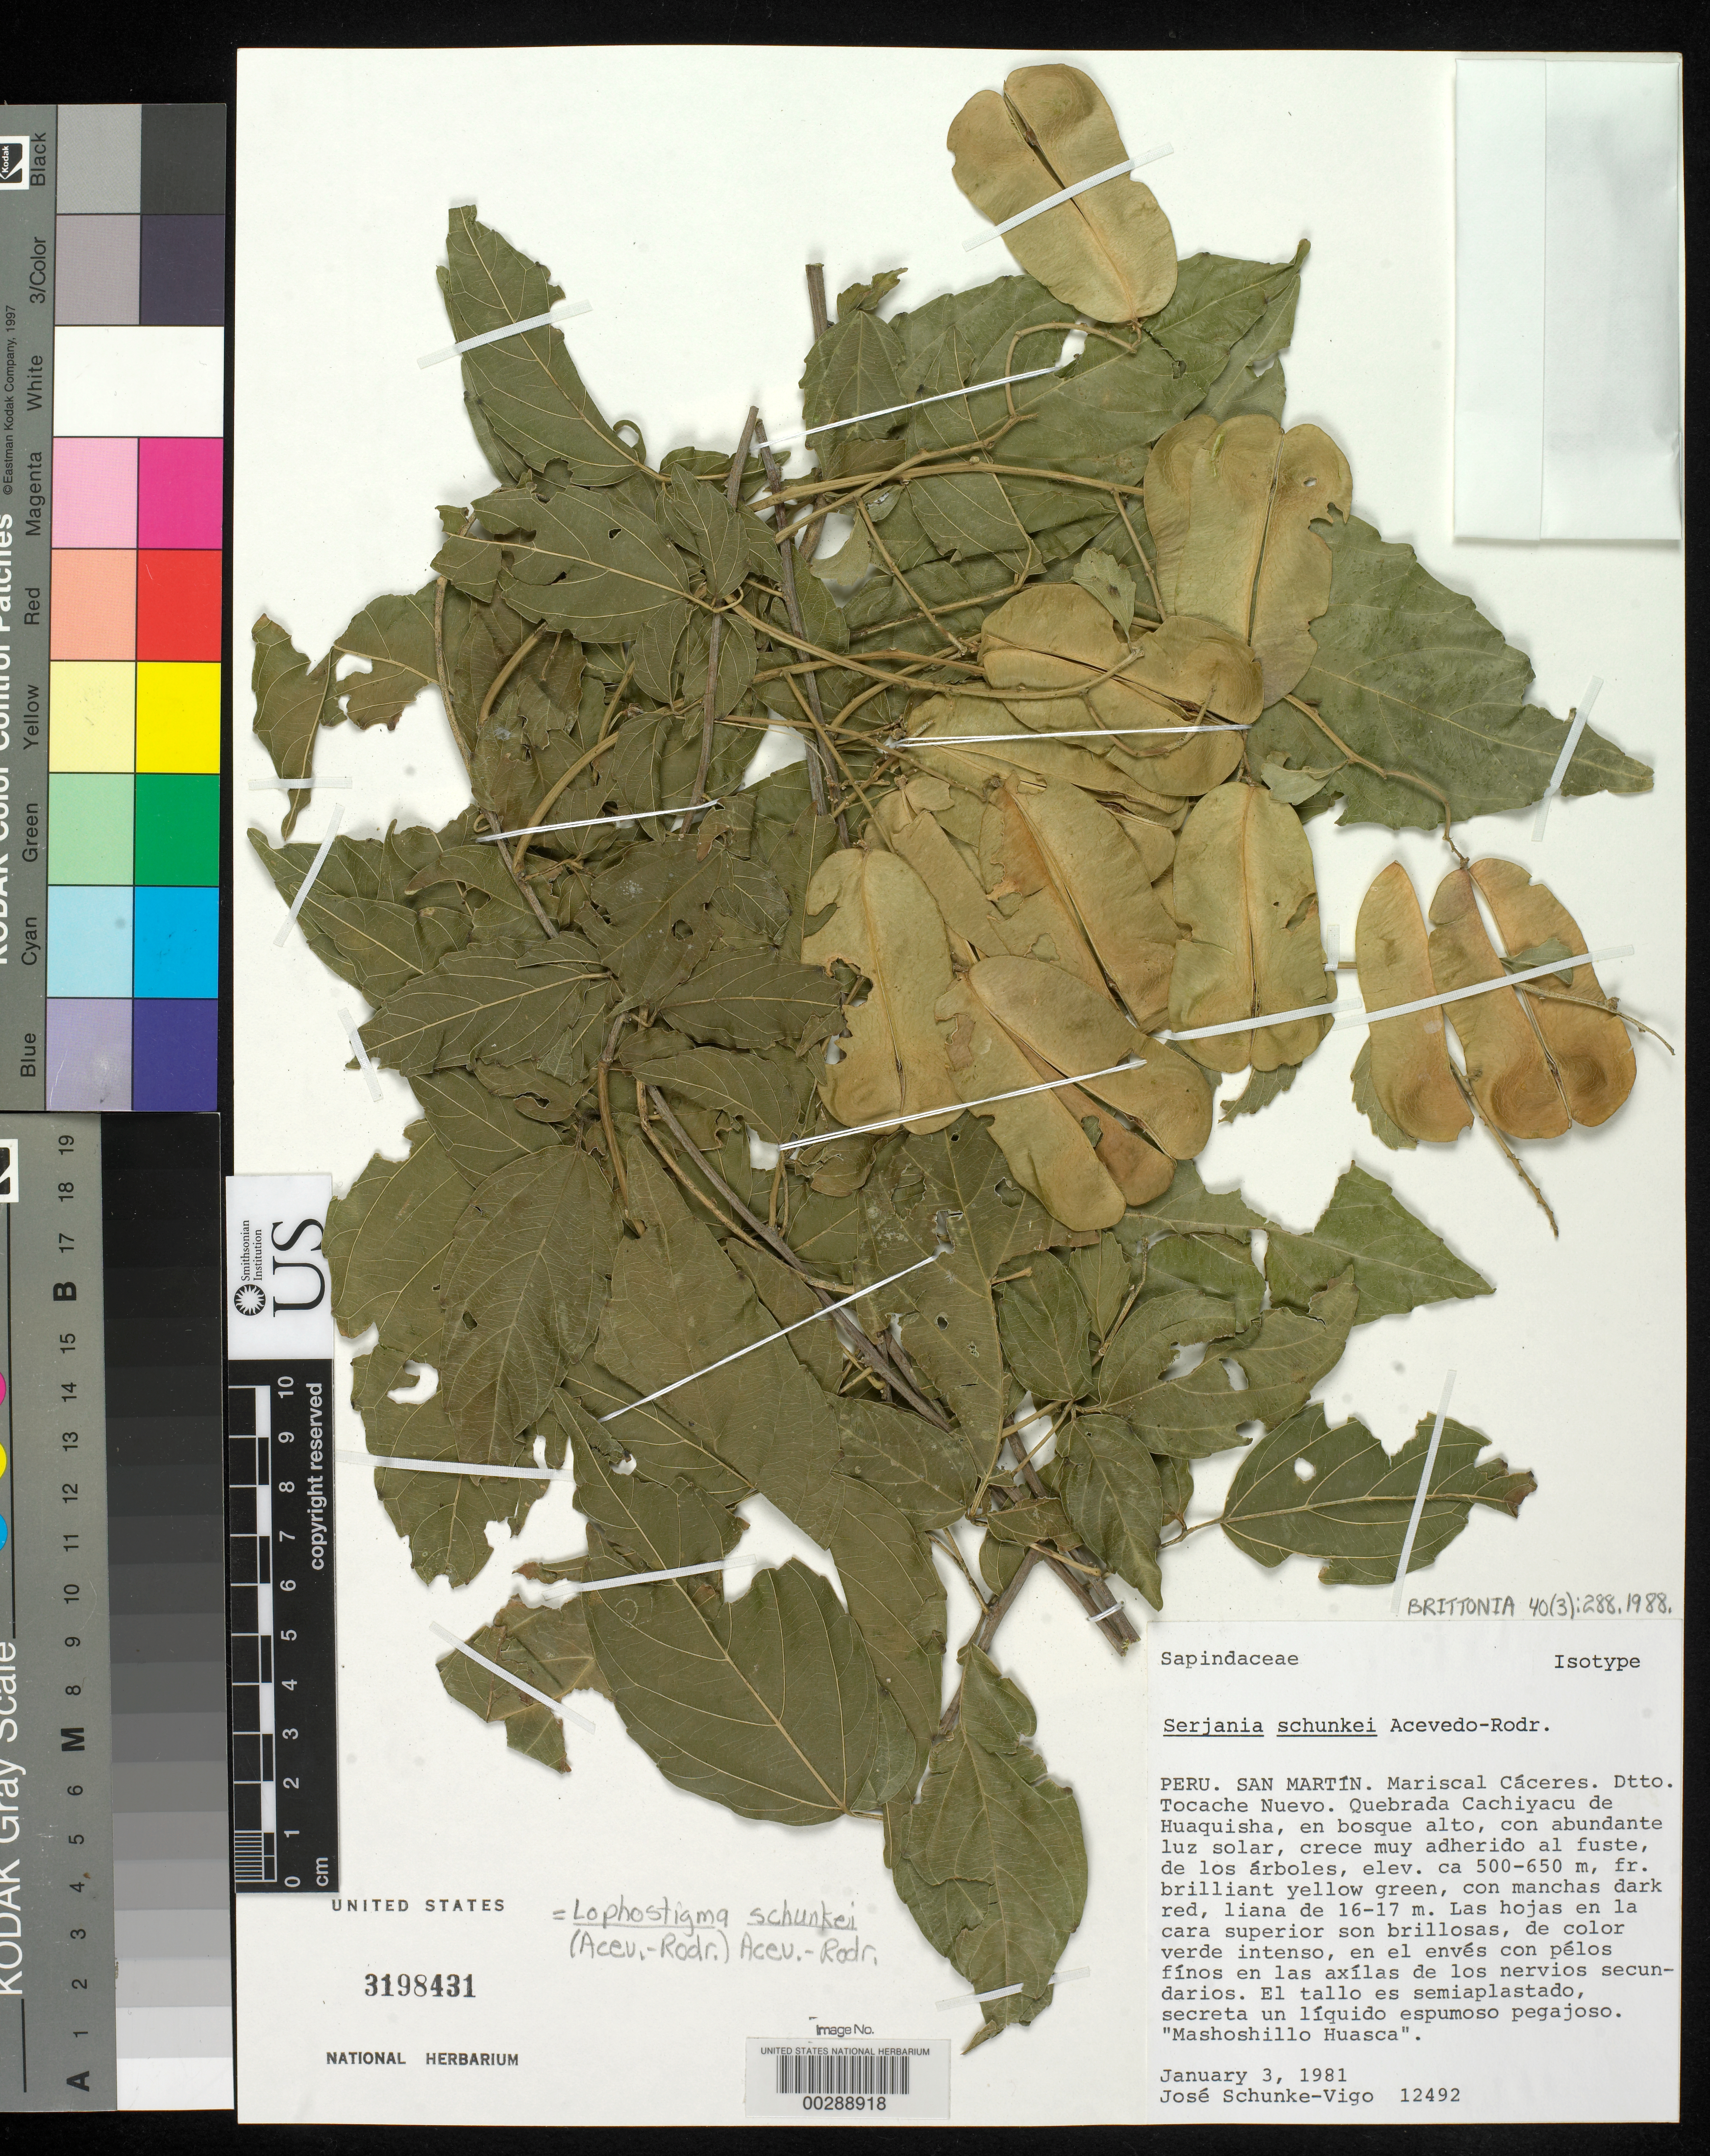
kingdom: Plantae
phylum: Tracheophyta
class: Magnoliopsida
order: Sapindales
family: Sapindaceae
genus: Serjania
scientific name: Serjania schunkei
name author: Acev.-Rodr.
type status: Isotype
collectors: J. Schunke Vigo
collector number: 12492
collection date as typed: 03 Jan 1981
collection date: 1981-01-03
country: Peru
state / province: San Martín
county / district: Mariscal Cáceres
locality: Tocache Nuevo, Quebrada Cachiyacu de Huaquisha.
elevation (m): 500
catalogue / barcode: US 3198431